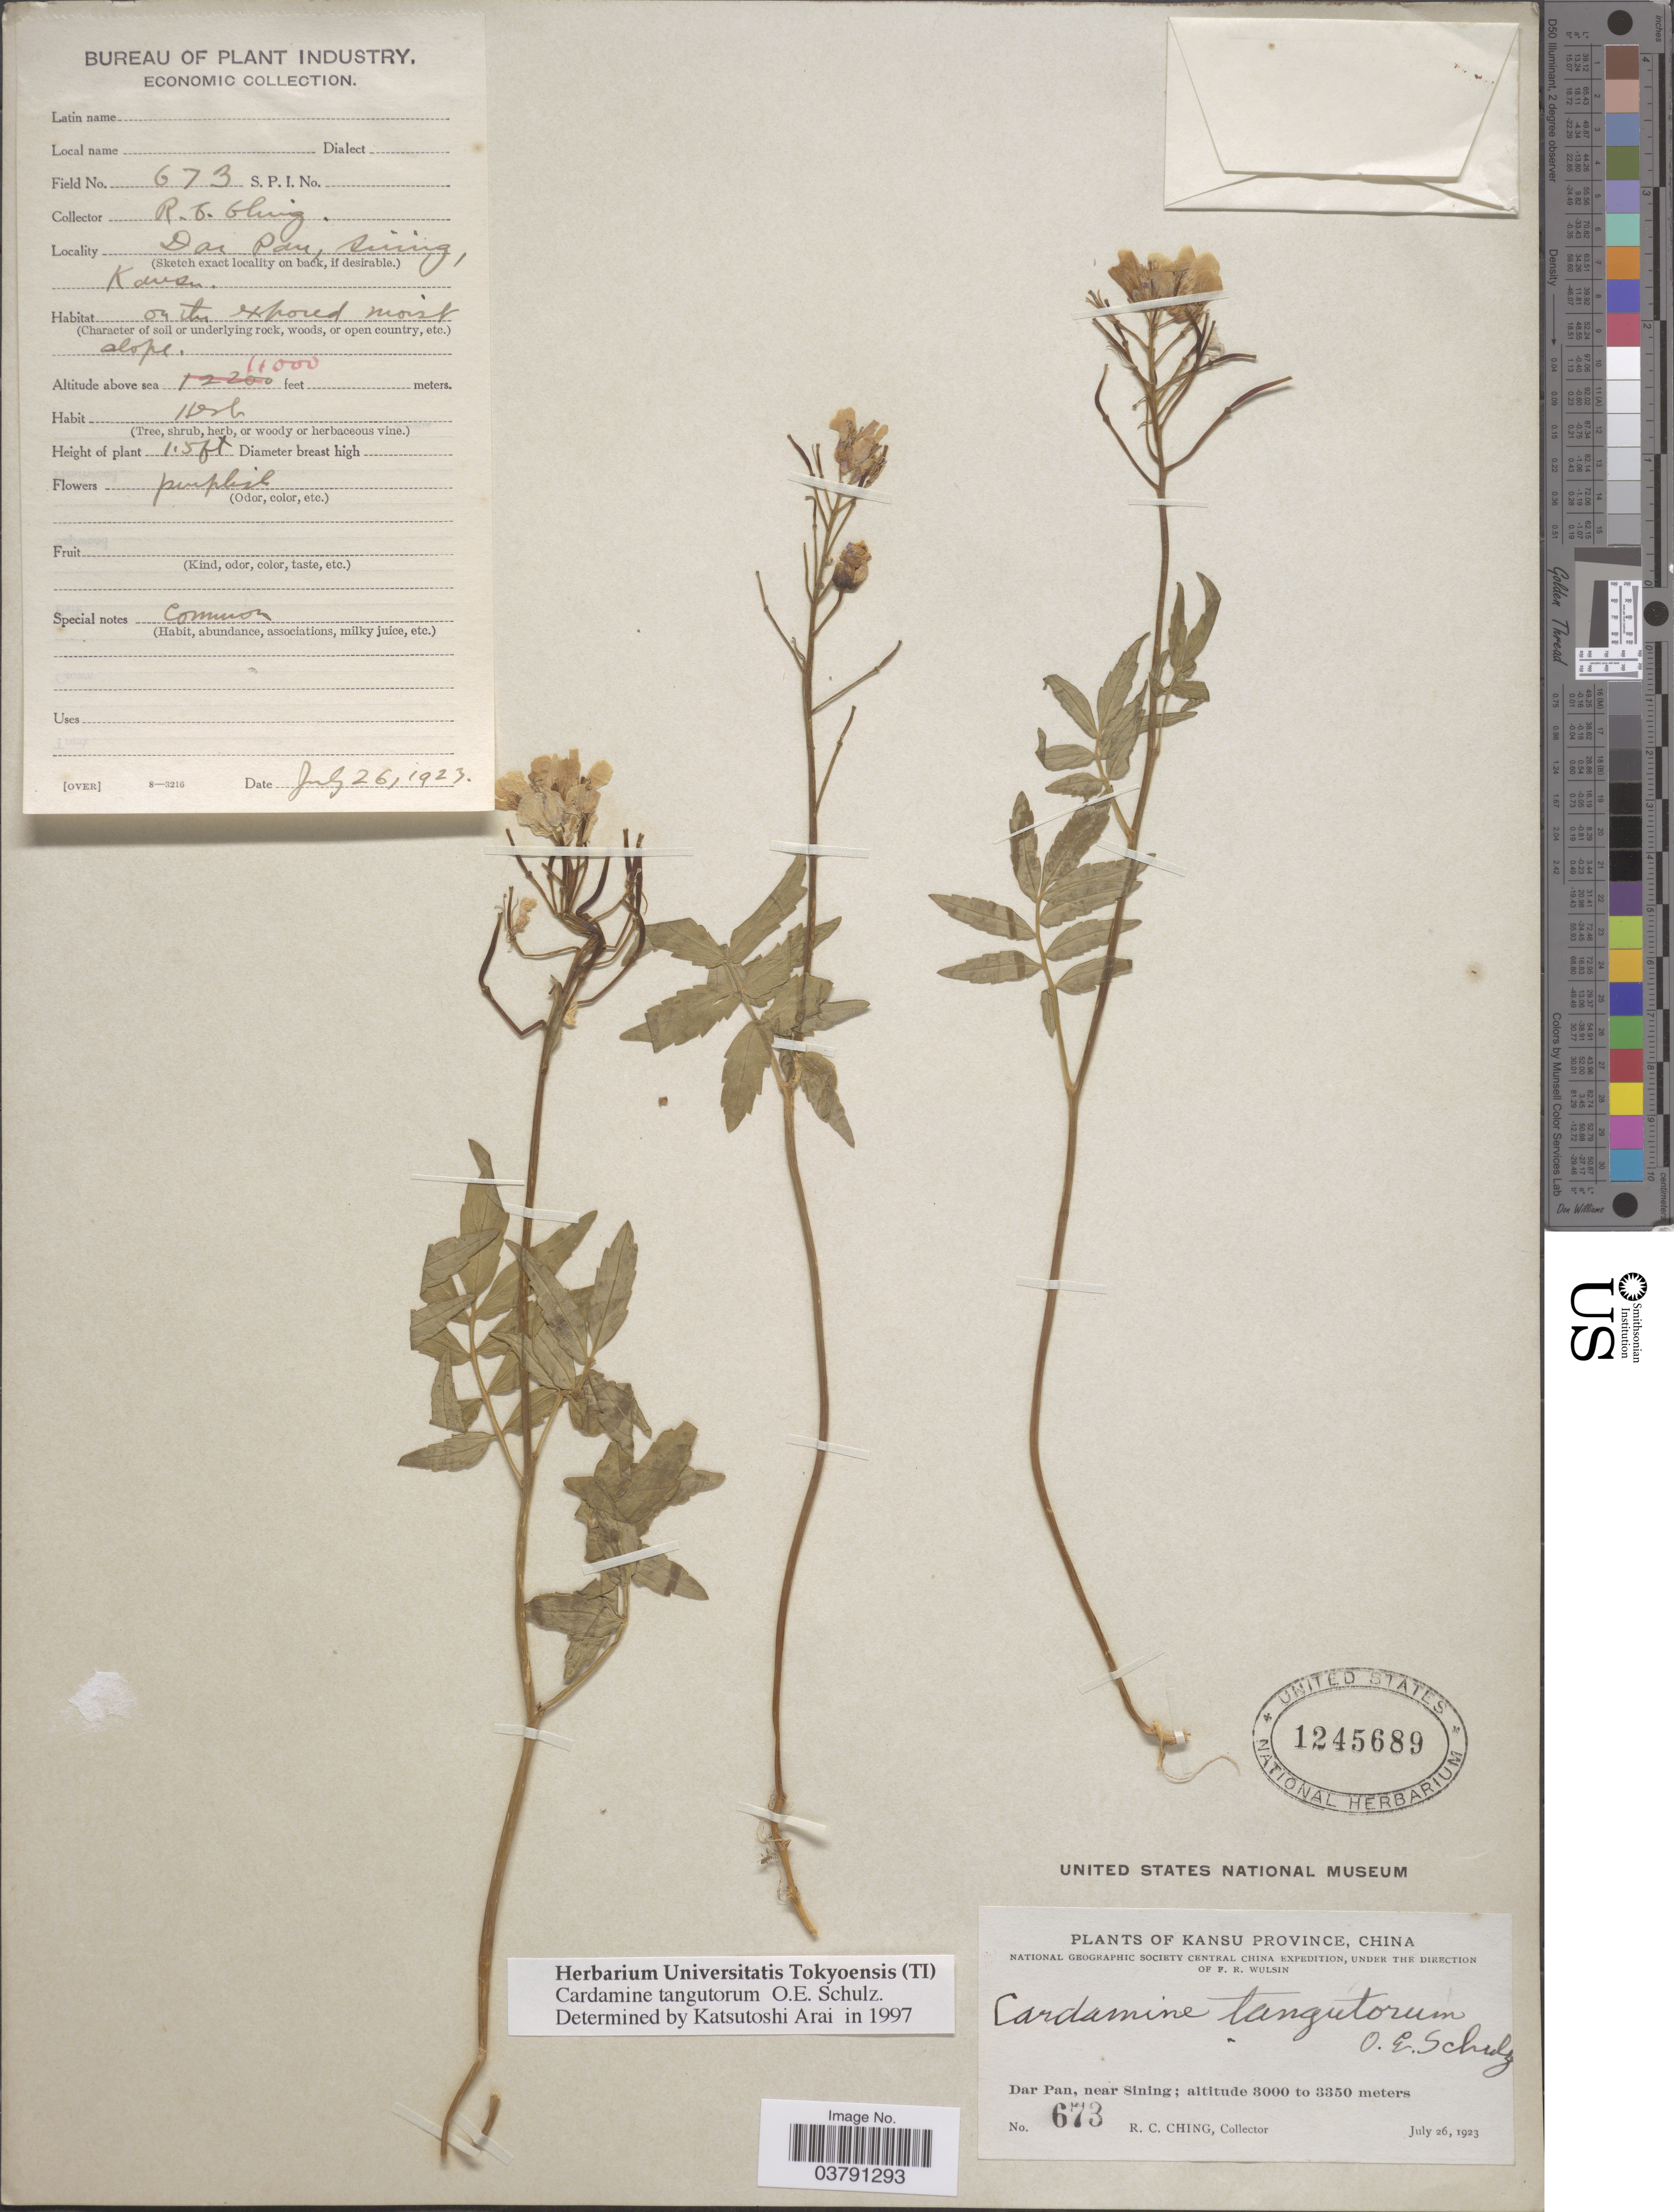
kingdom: Plantae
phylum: Tracheophyta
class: Magnoliopsida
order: Brassicales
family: Brassicaceae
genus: Cardamine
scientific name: Cardamine tangutorum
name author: O.E. Schulz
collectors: R. C. Ching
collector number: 673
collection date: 1923-07-26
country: China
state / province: Gansu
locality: Kansu Province. Dar Pan, near Sining.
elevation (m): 3353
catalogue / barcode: US 1245689